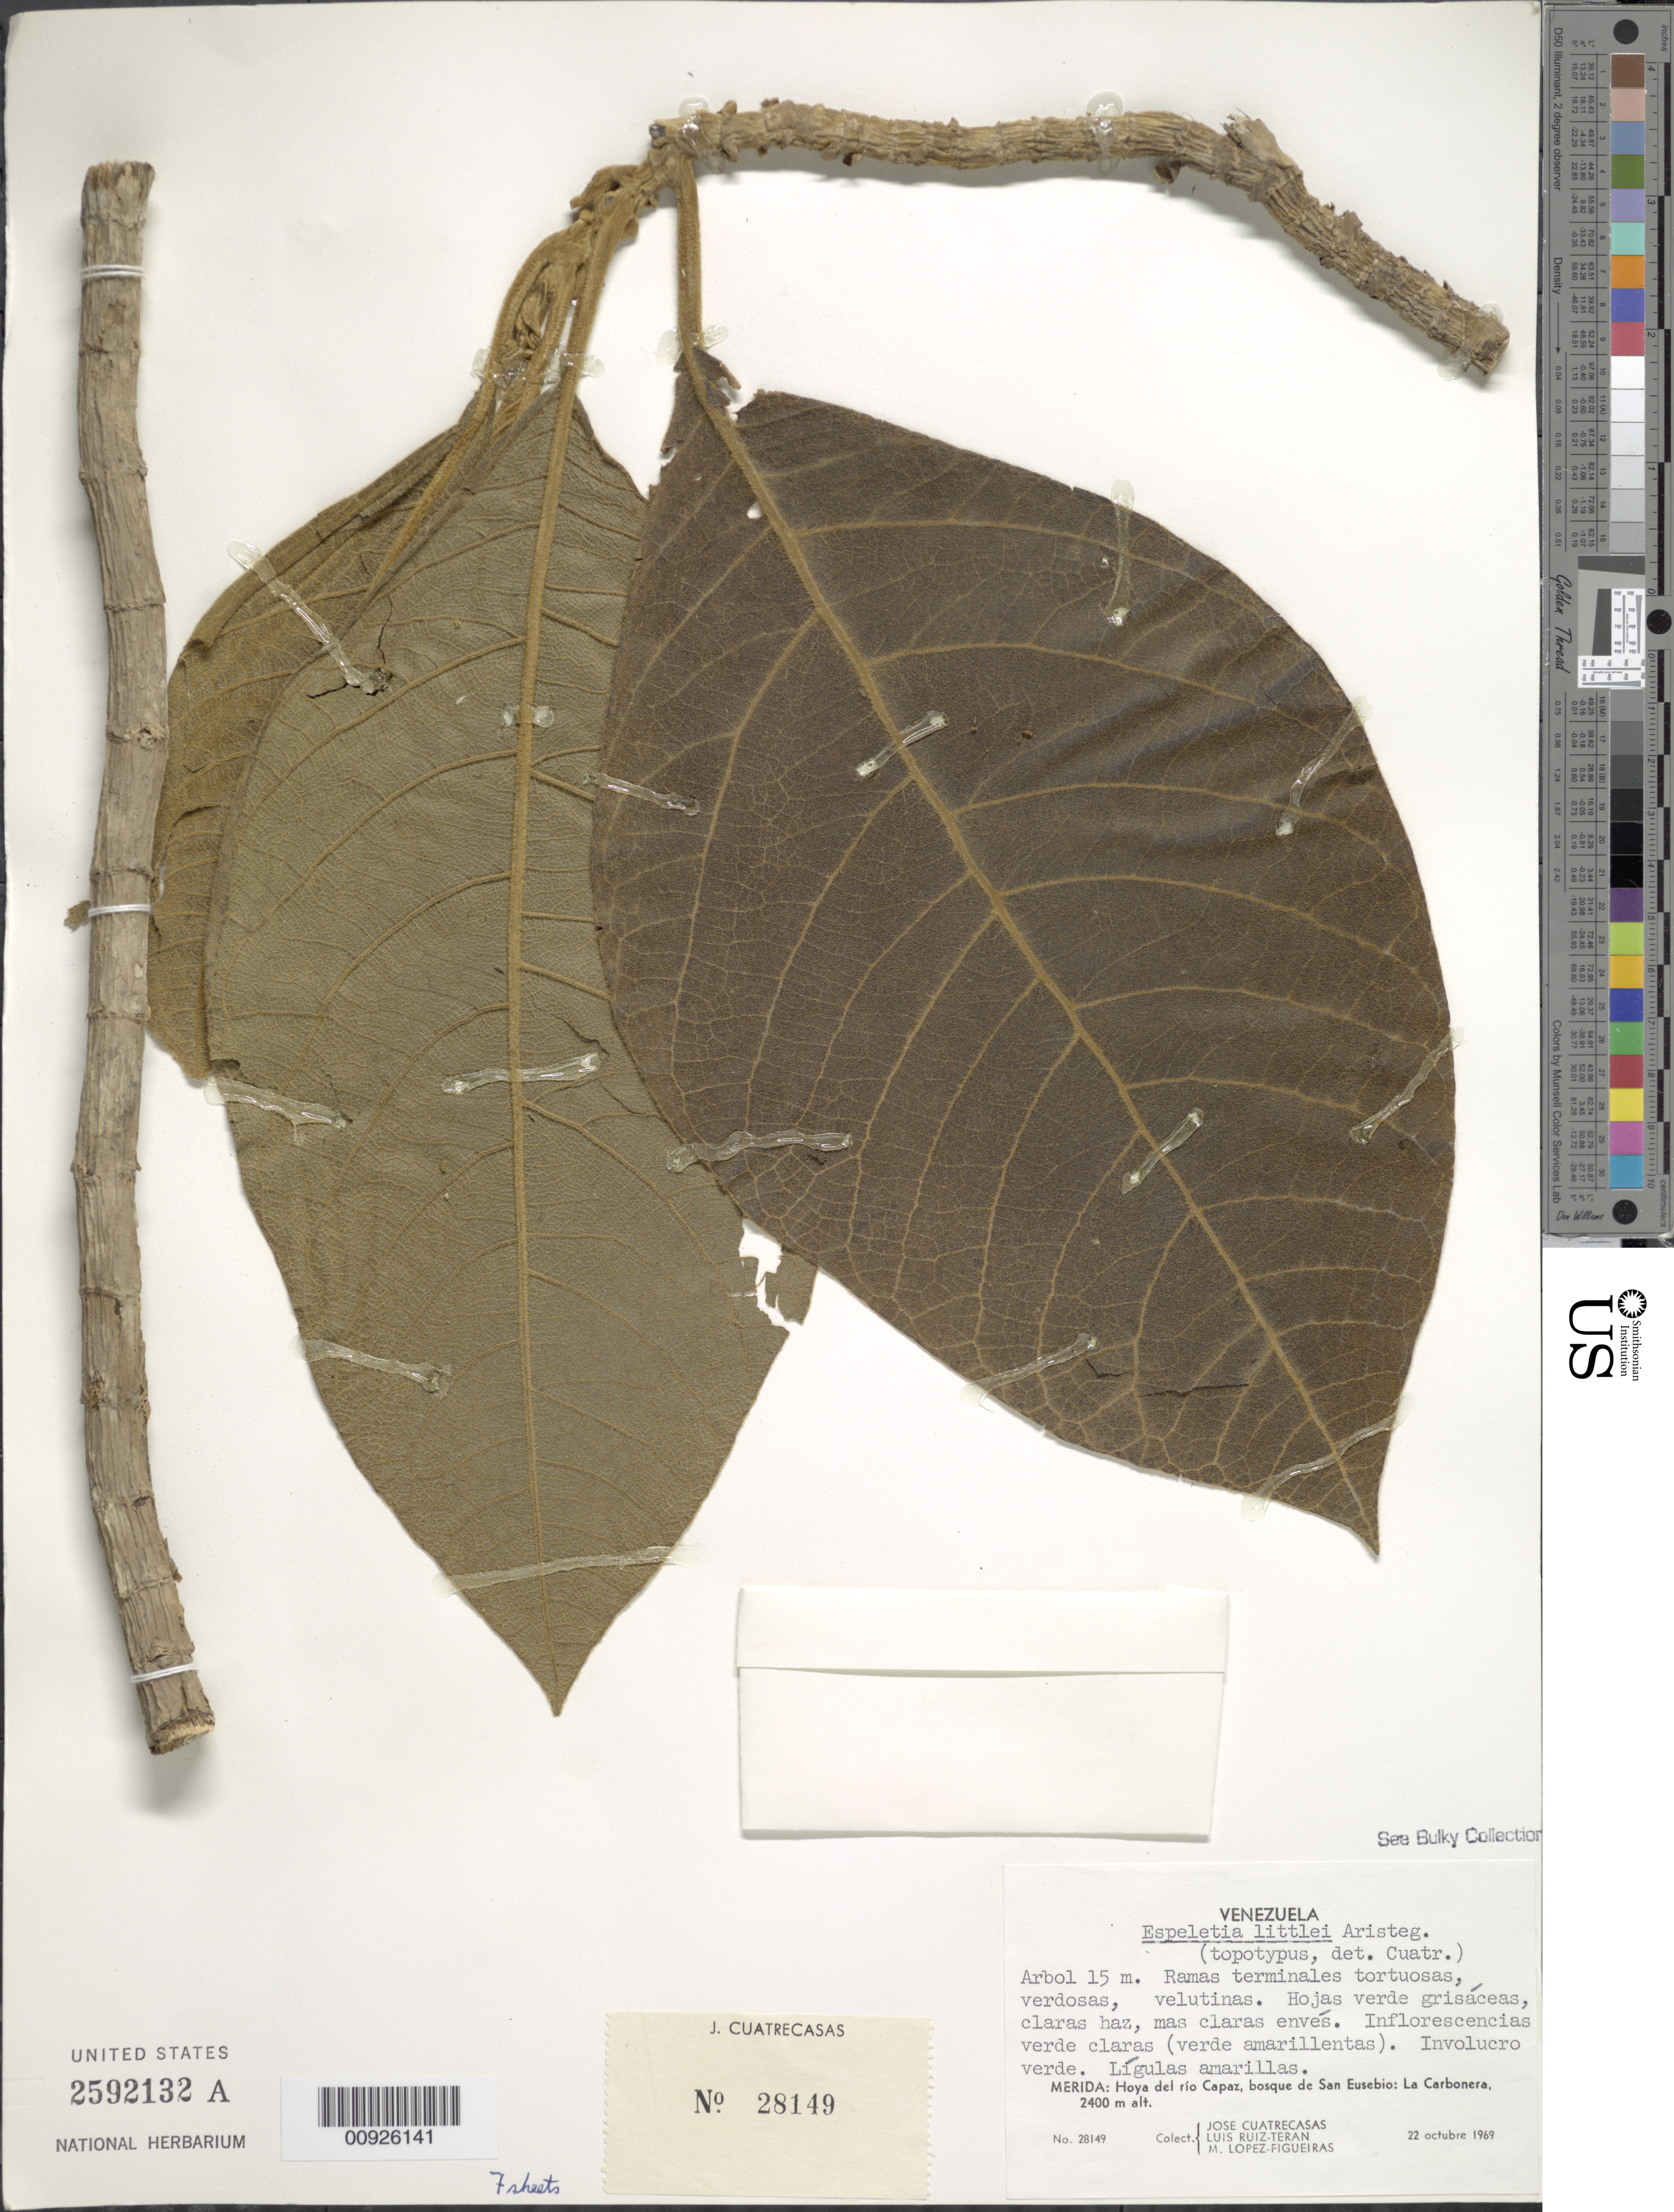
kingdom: Plantae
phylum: Tracheophyta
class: Magnoliopsida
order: Asterales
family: Asteraceae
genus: Carramboa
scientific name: Carramboa badilloi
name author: (Cuatrec.) Cuatrec.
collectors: J. Cuatrecasas, L. Teran & M. López Figueiras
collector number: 28149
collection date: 1969-10-22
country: Venezuela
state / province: Mérida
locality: Hoya del rio Capaz, bosque de San Eusebio: La Pinuela, bosque y pantamo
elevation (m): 2400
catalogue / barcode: US 2592132A